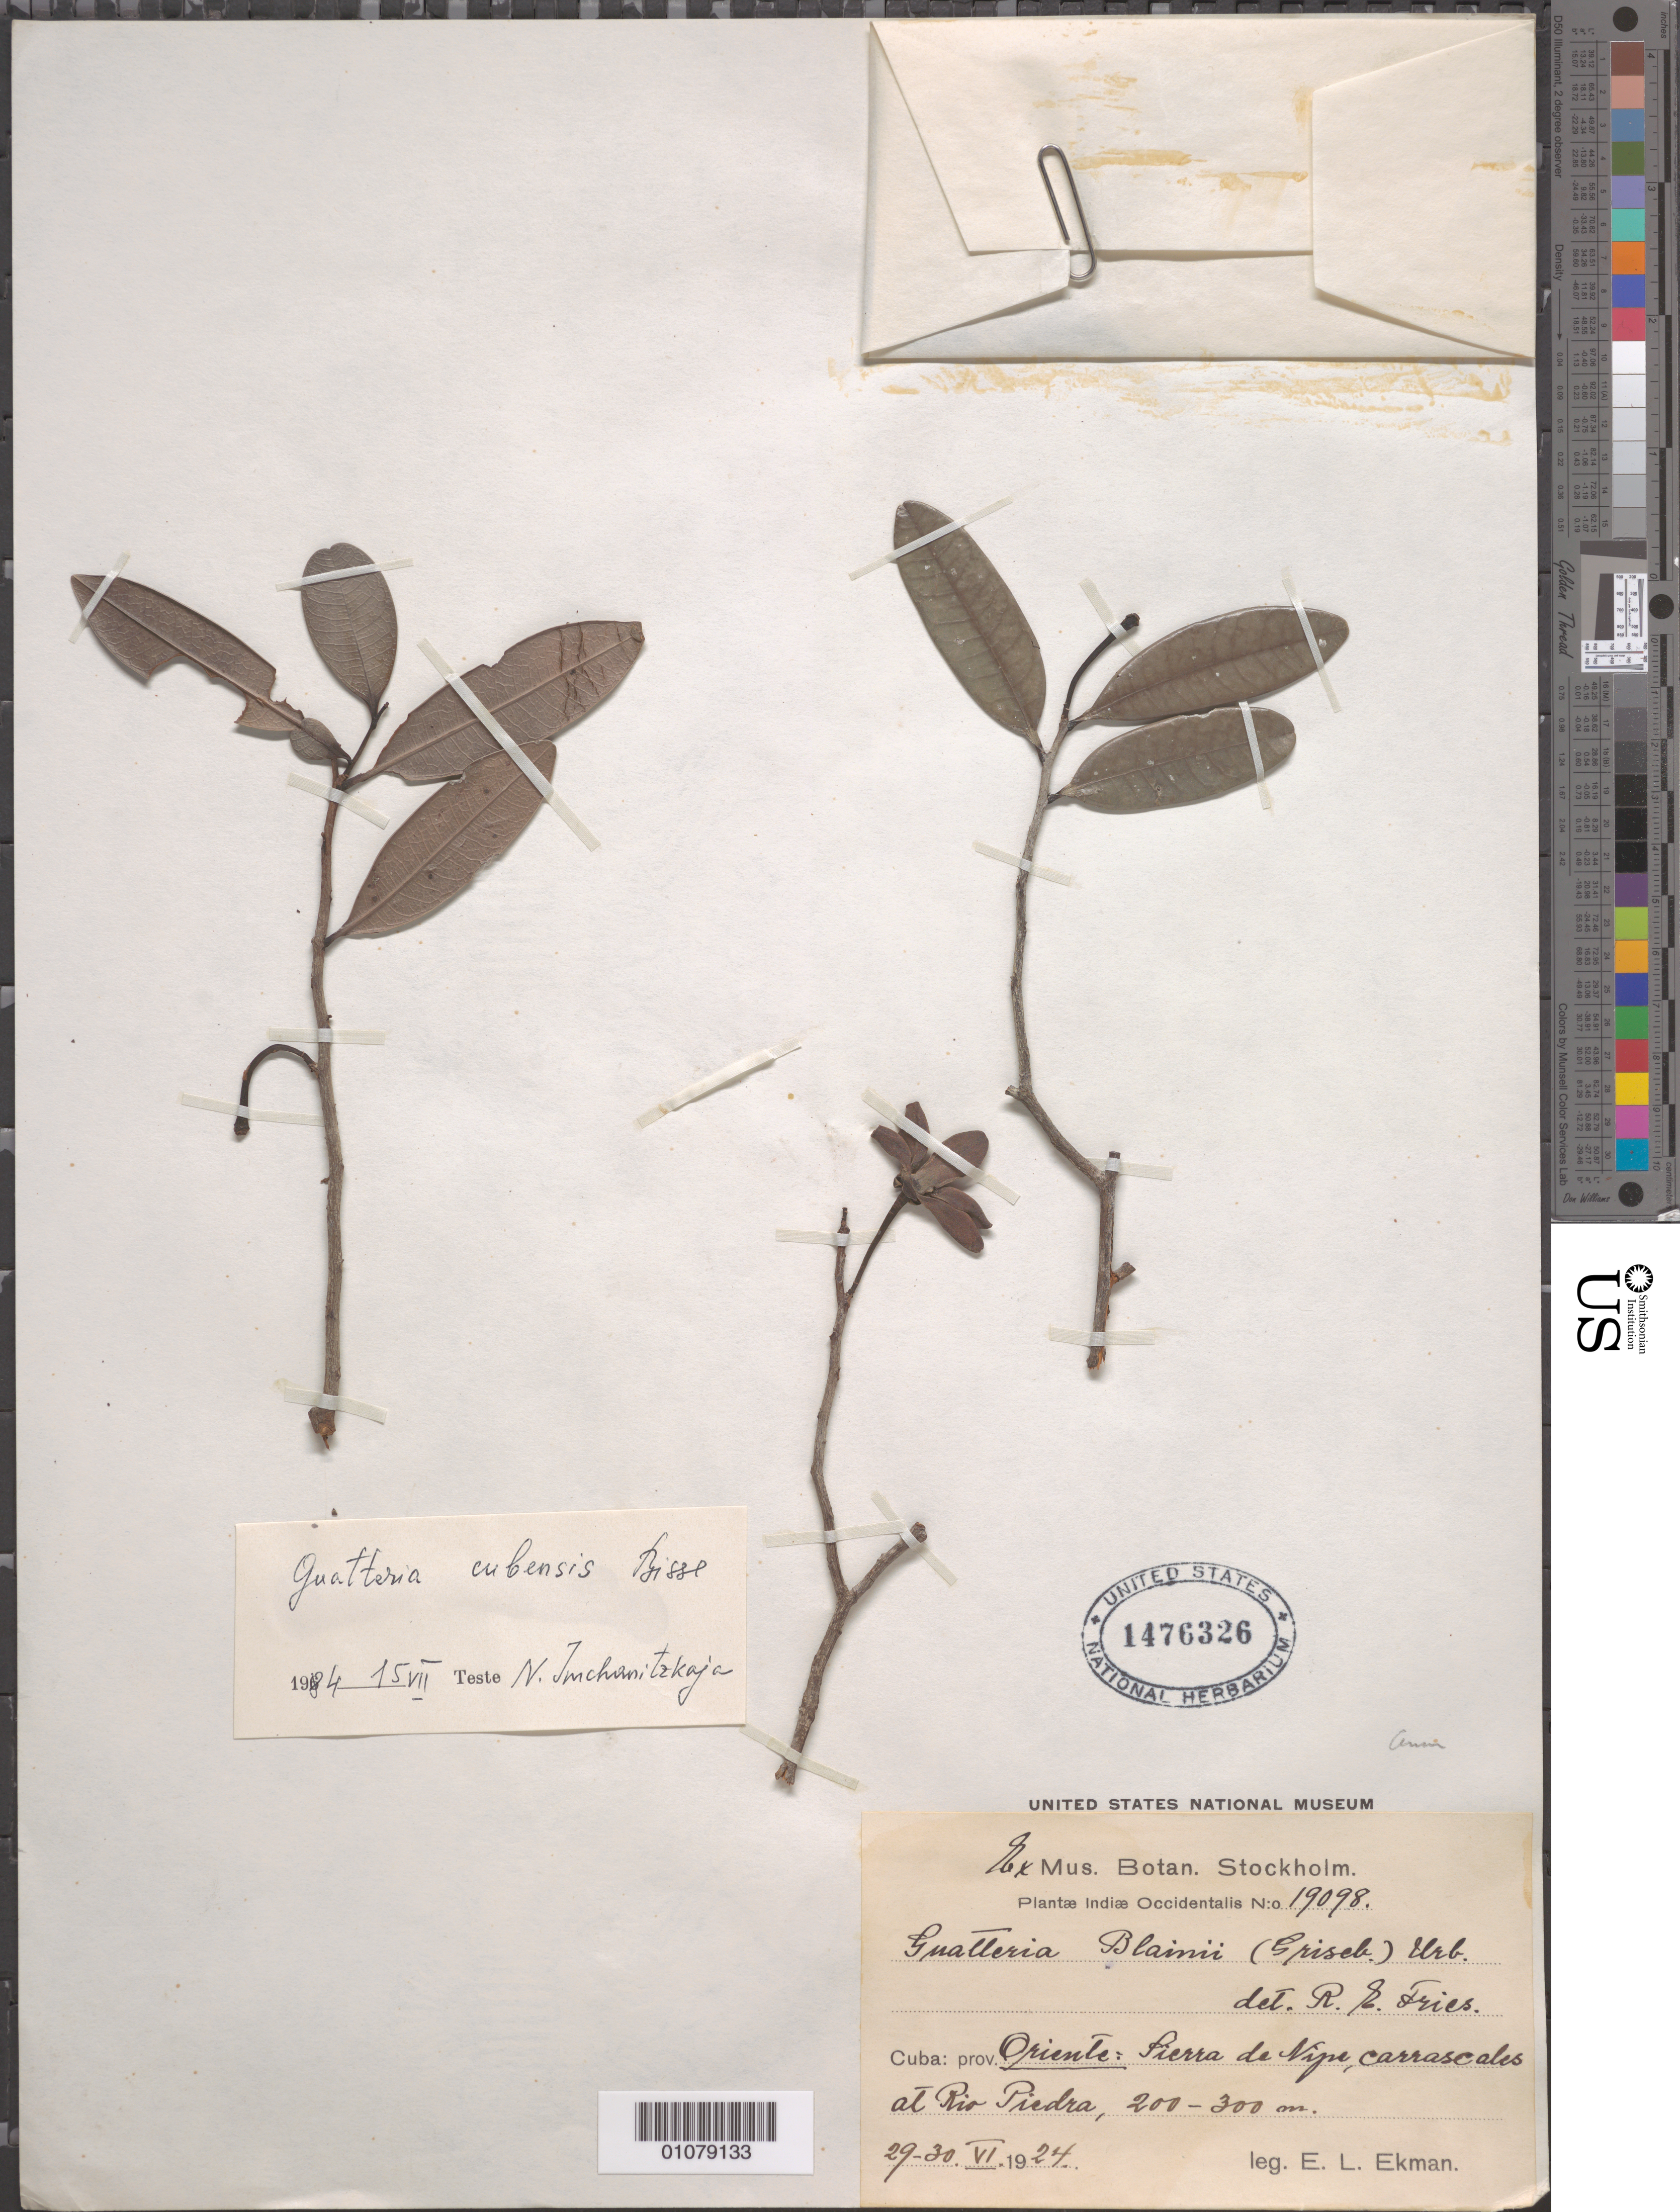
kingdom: Plantae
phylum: Tracheophyta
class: Magnoliopsida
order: Magnoliales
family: Annonaceae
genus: Guatteria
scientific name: Guatteria cubensis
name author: Bisse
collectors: E. L. Ekman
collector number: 19098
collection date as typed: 29 Jun 1924 and 30 Jun 1924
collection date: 1924-06-29,1924-06-30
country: Cuba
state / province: Holguín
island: Cuba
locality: Oriente: Sierra de Nipe, carrascales at Rio Piedra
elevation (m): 200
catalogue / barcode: US 1476326